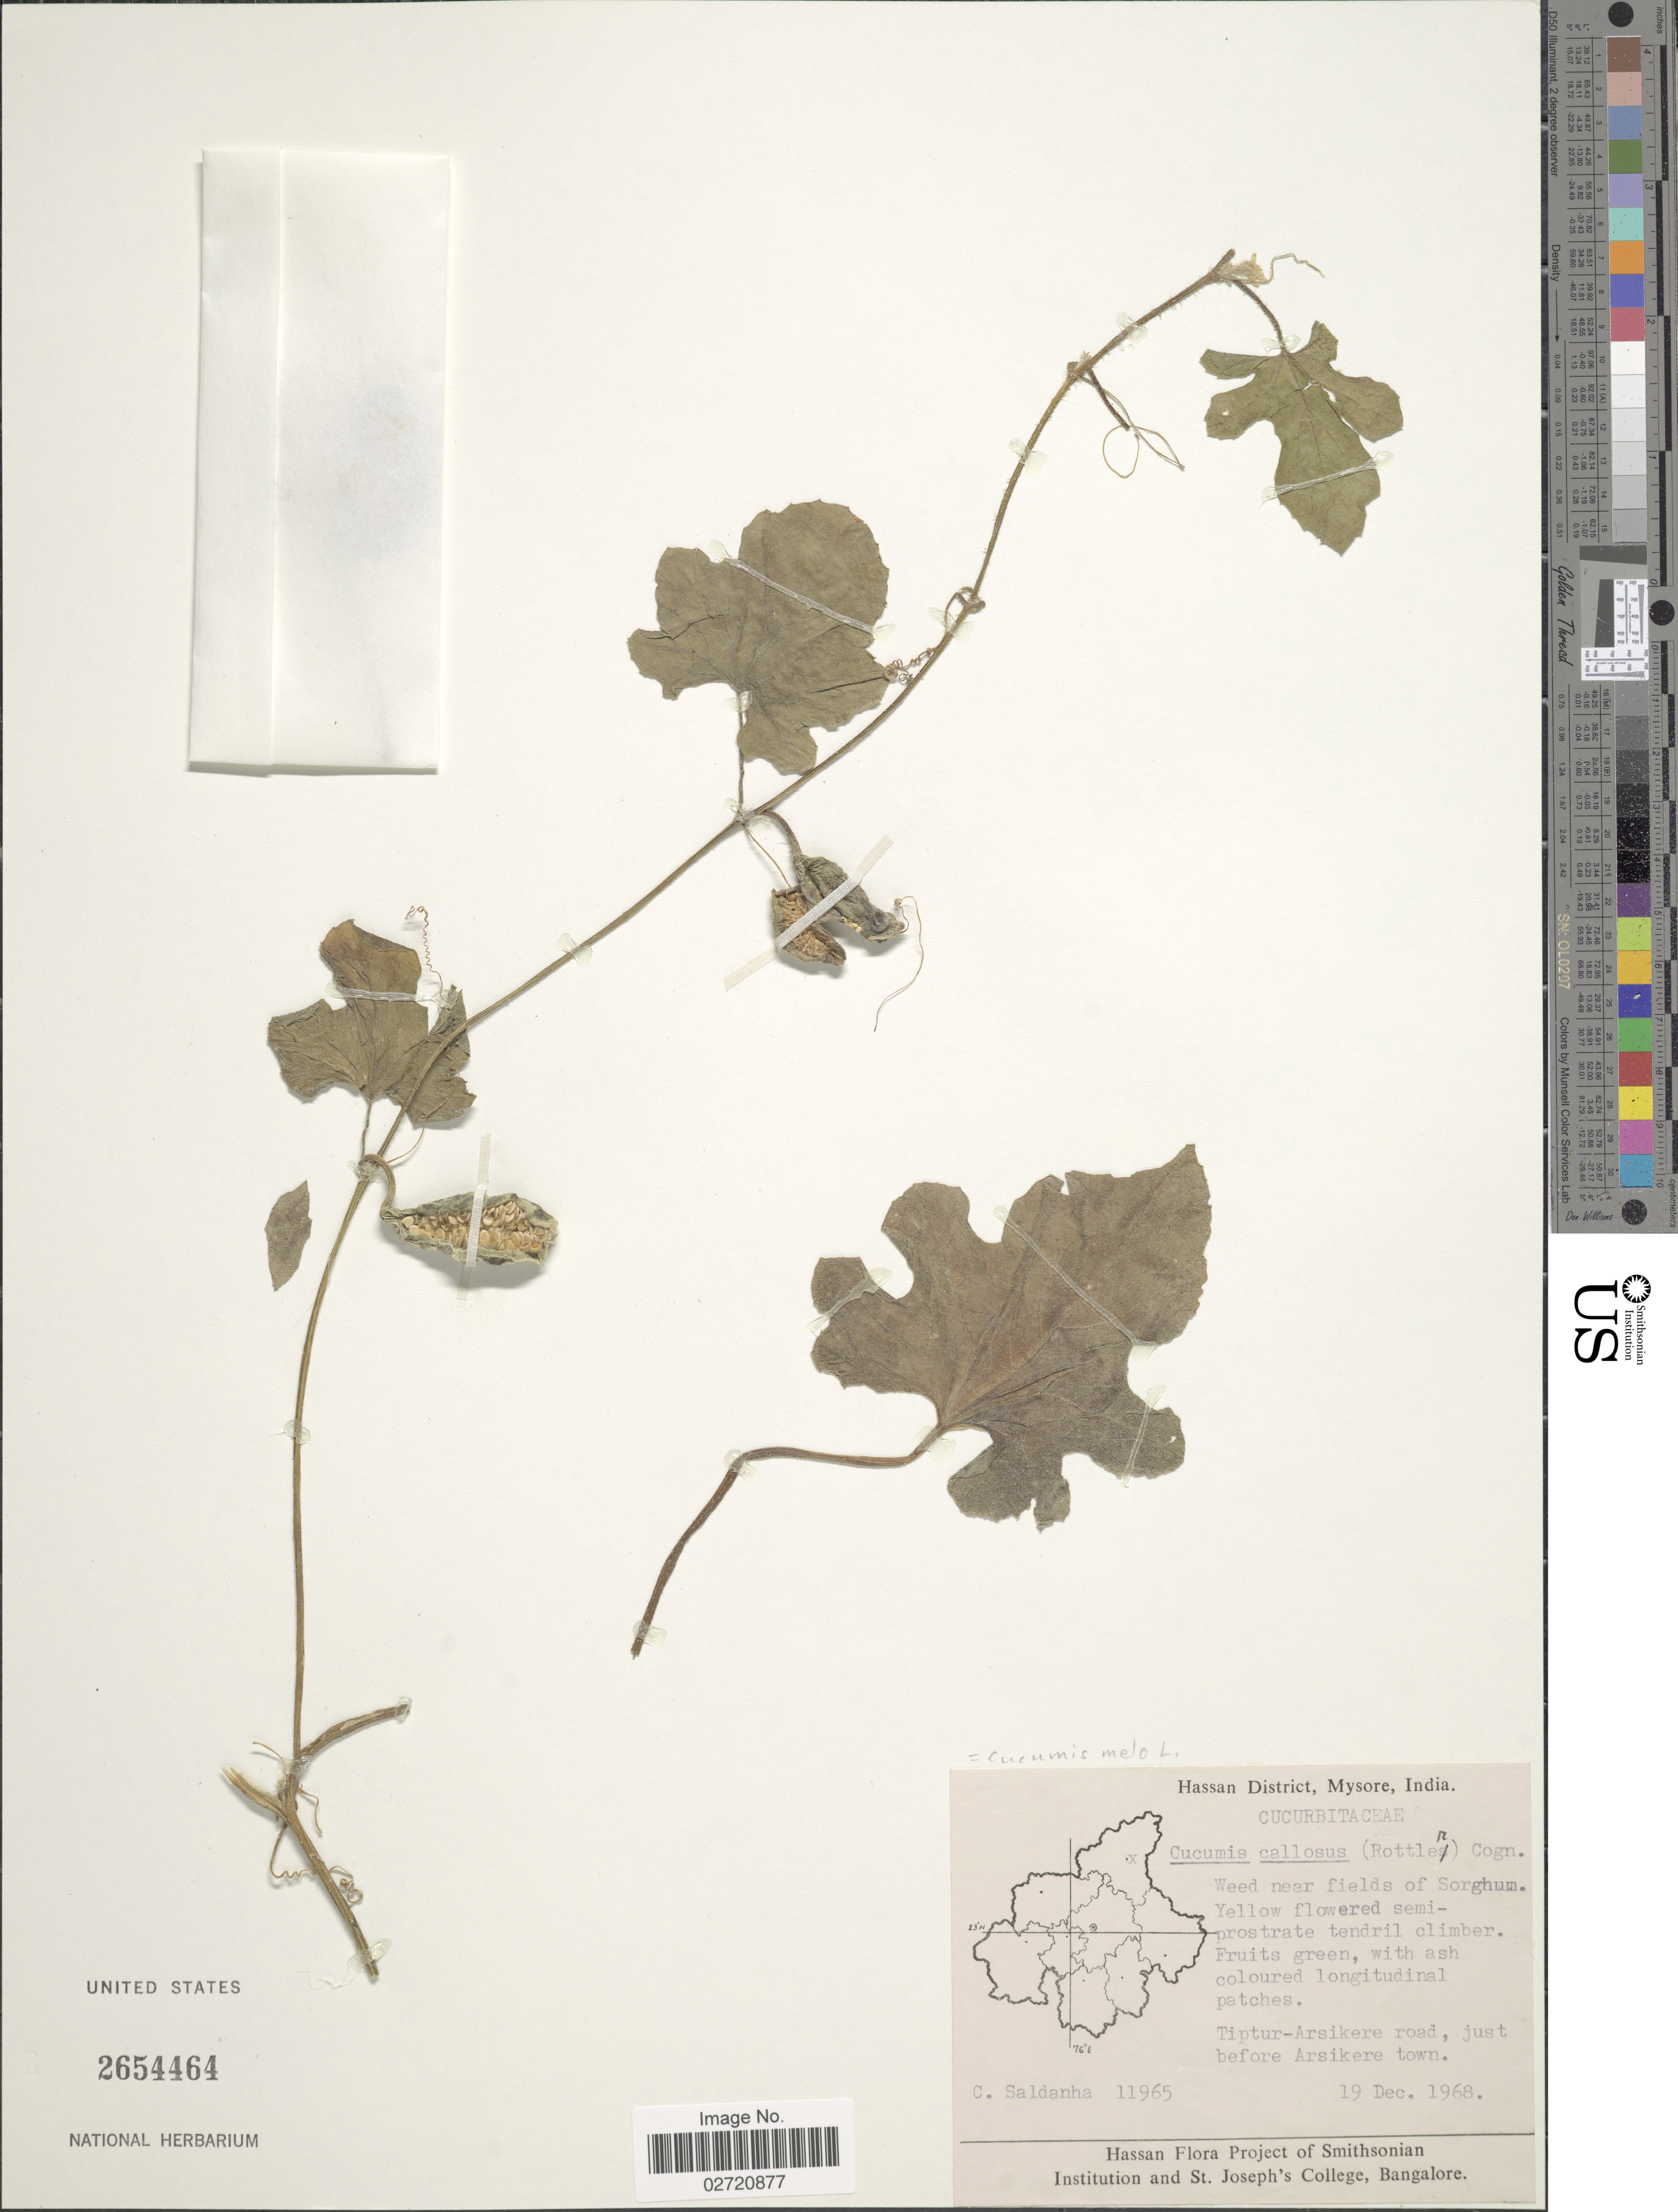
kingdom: Plantae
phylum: Tracheophyta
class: Magnoliopsida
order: Cucurbitales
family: Cucurbitaceae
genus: Cucumis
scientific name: Cucumis melo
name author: L.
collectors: C. Saldanha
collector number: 11965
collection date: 1968-12-19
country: India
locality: Hassan District, Mysore. Weed near fields of Sorghum. Tiptur- Arsikere road, just before Arsikere town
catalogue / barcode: US 2654464